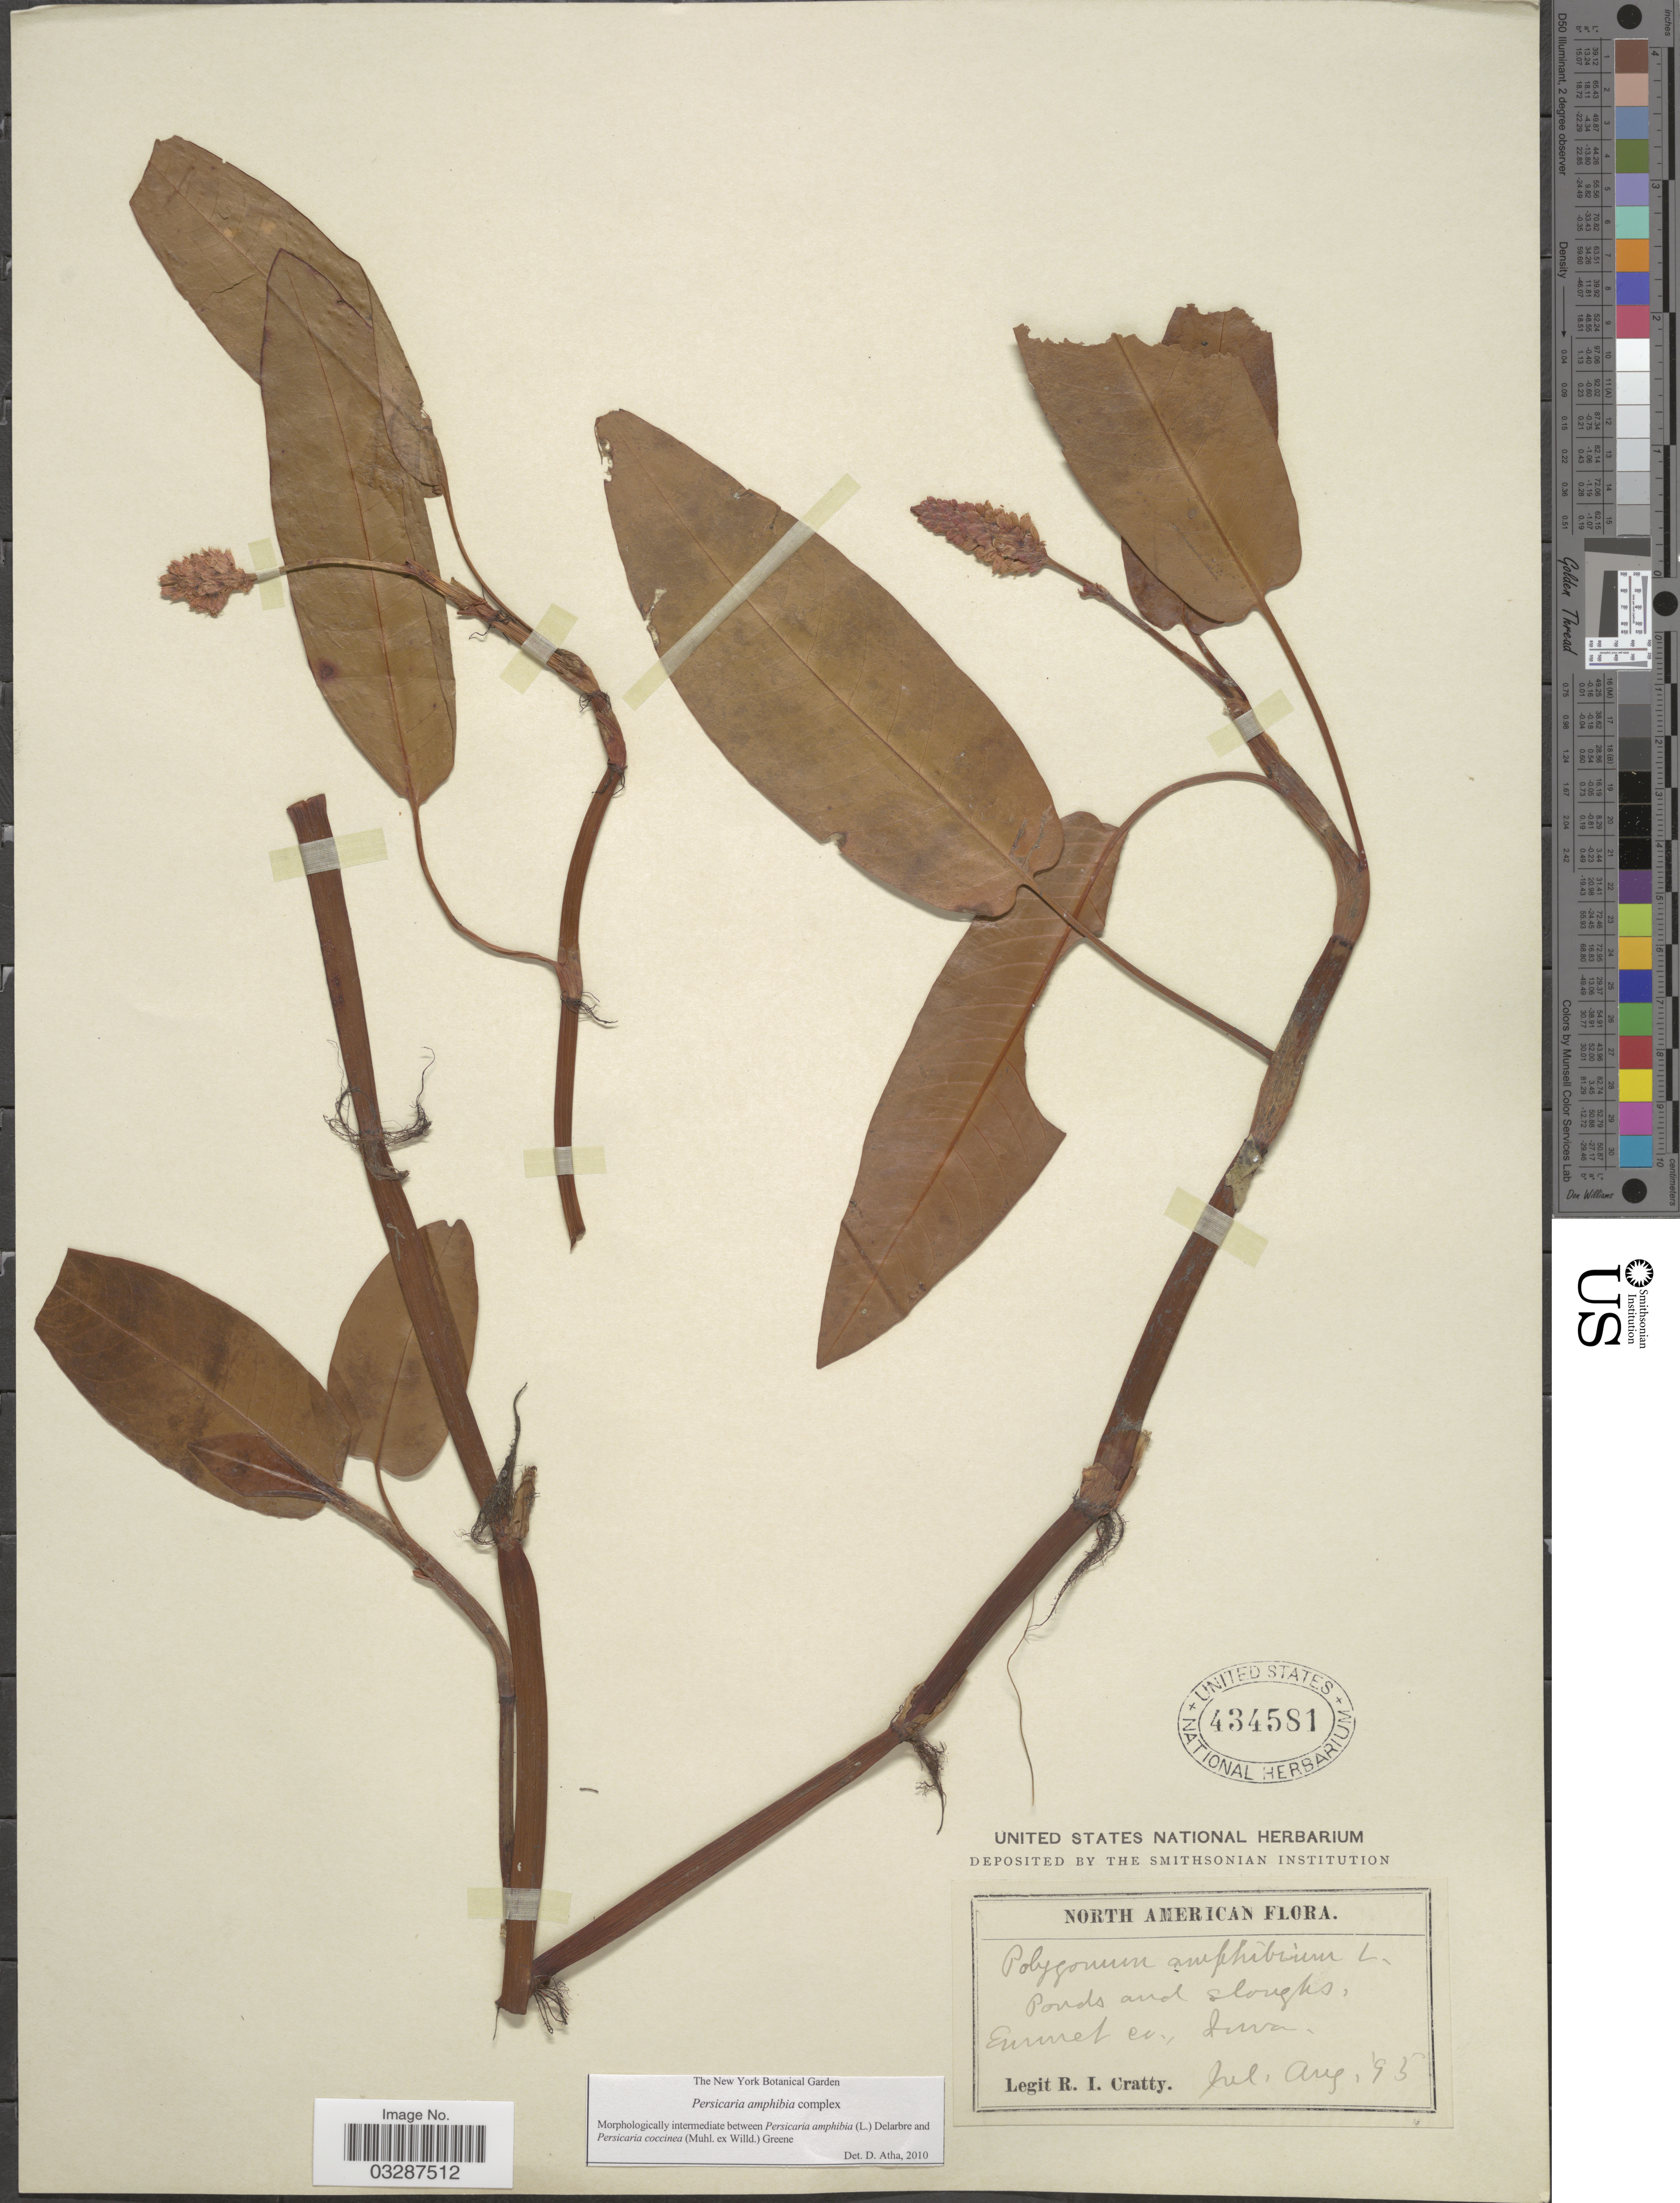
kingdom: Plantae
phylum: Tracheophyta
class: Magnoliopsida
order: Caryophyllales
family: Polygonaceae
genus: Persicaria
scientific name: Persicaria amphibia complex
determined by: Atha, D. E.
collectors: R. Cratty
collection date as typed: Transcribed d/m/y: /7/95 to /8/95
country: United States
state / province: Iowa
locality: Emmet Co.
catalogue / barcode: US 434581